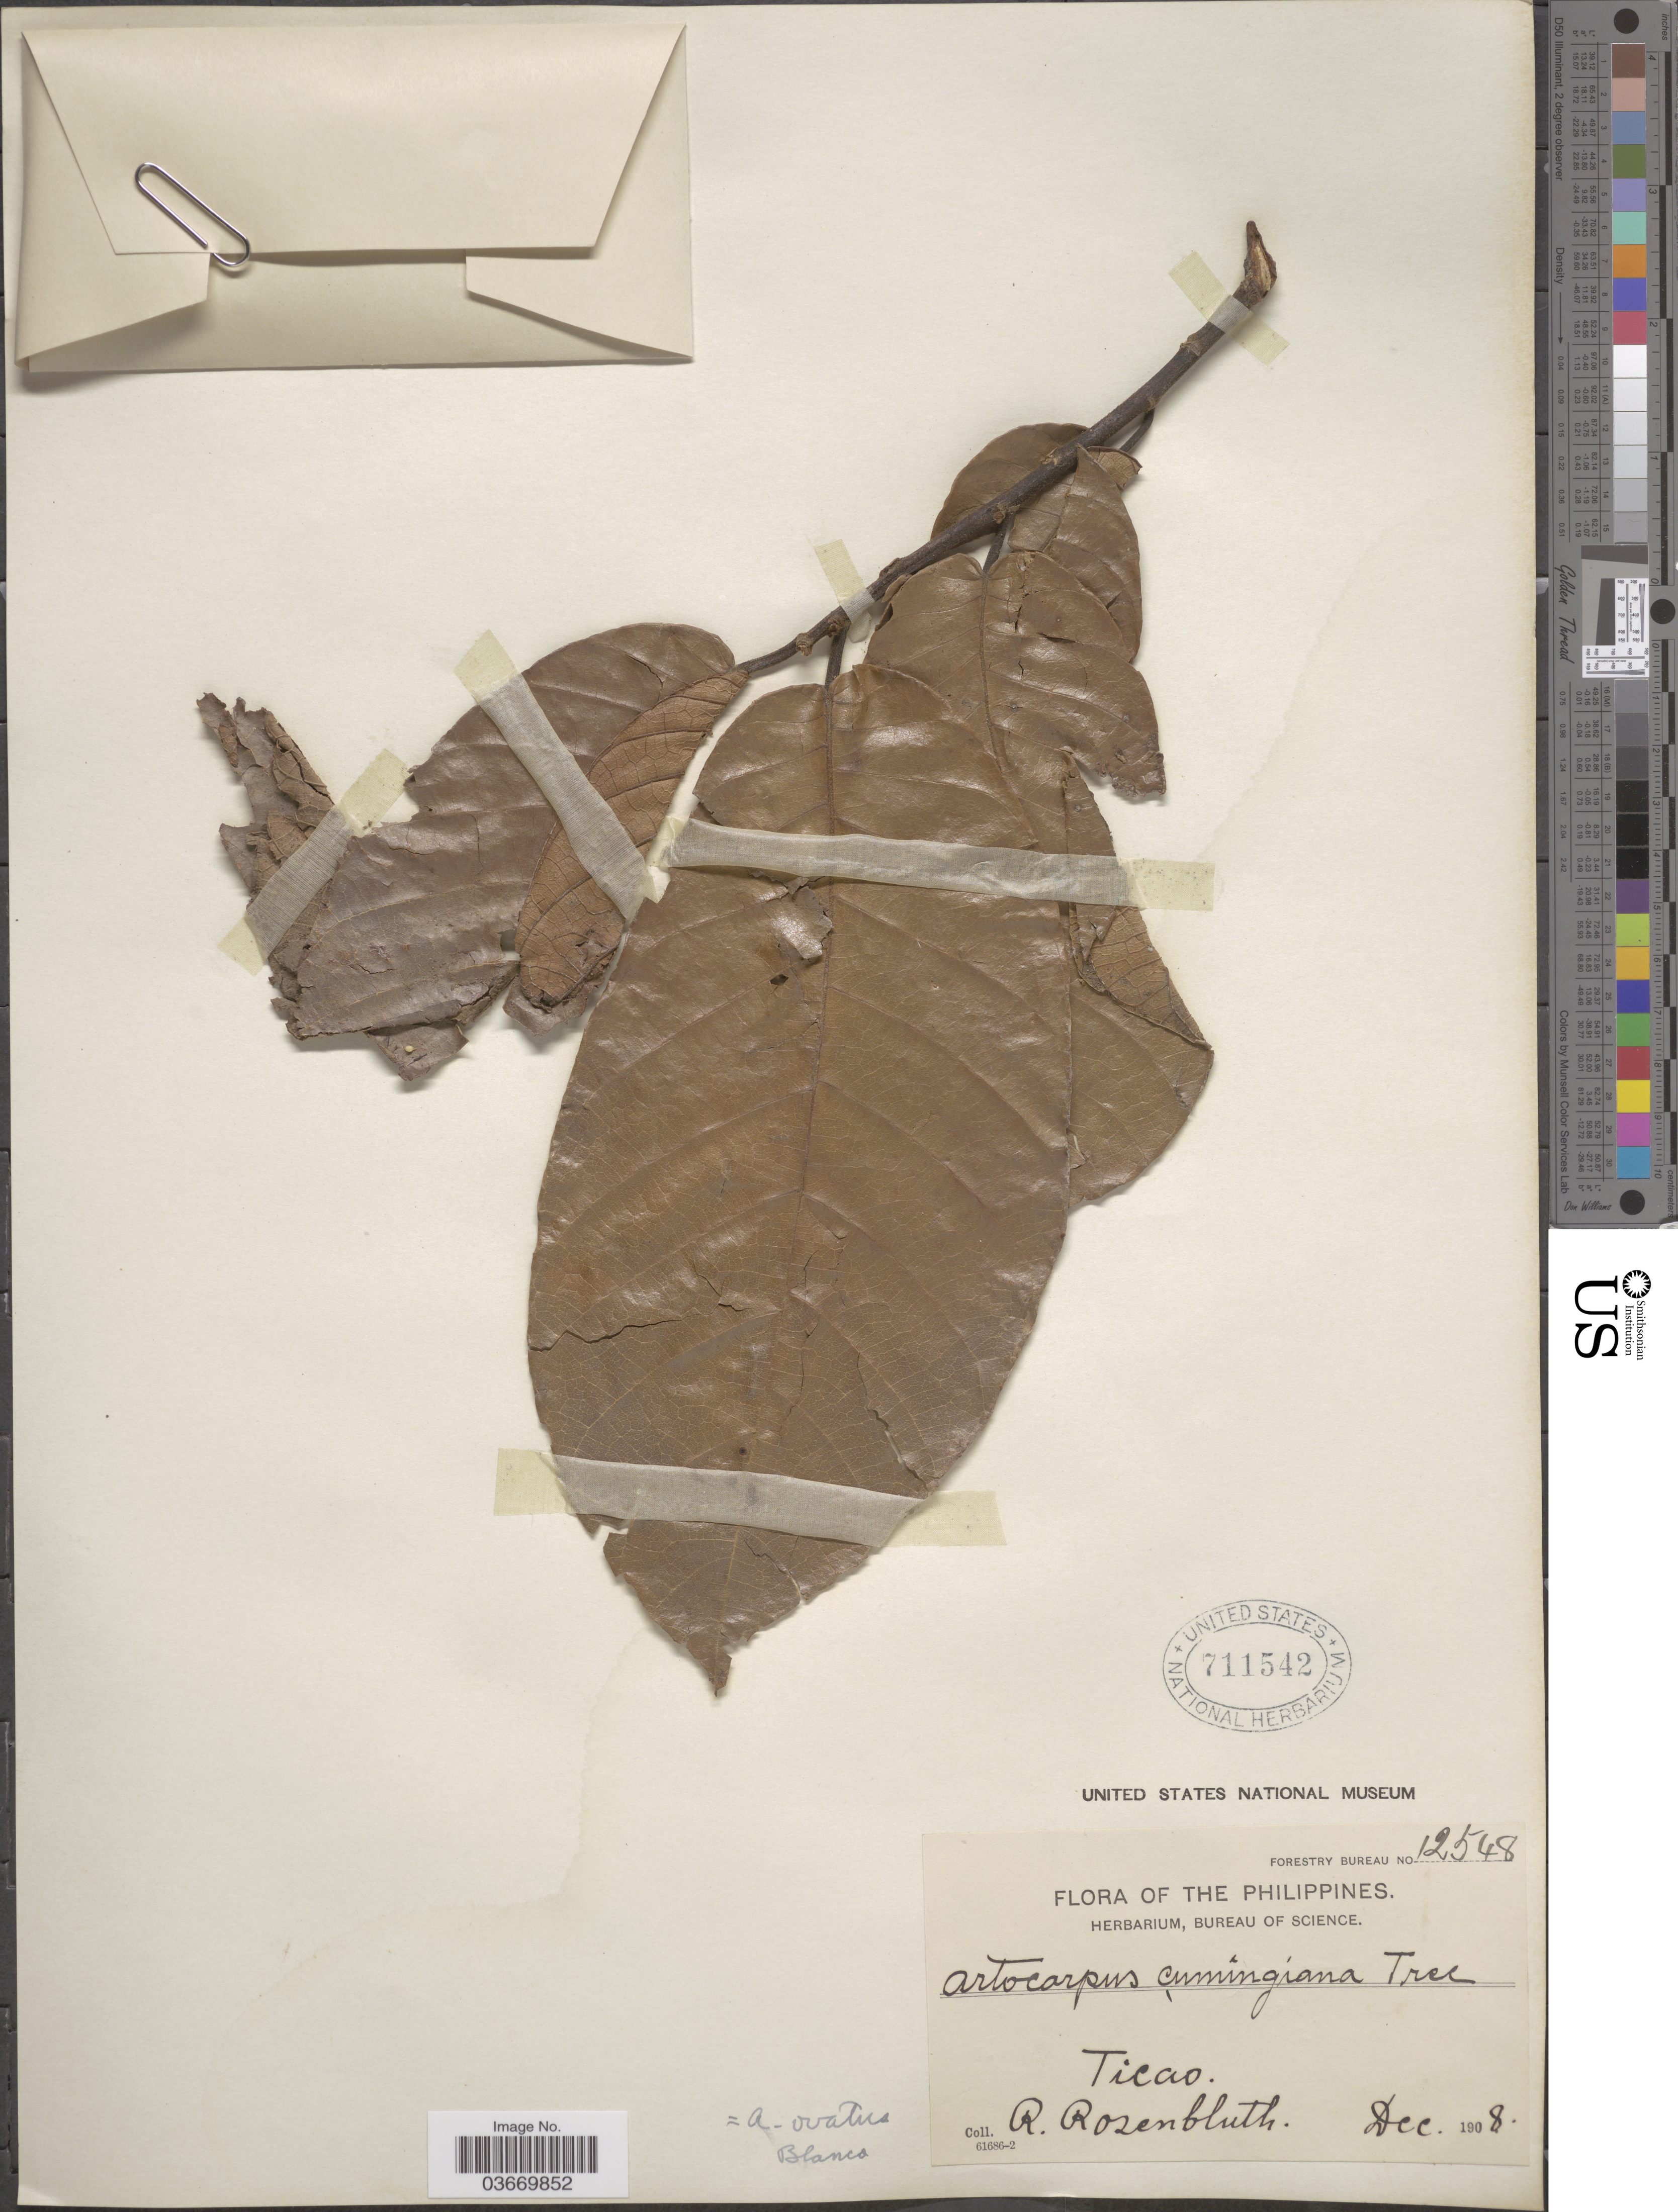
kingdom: Plantae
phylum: Tracheophyta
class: Magnoliopsida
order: Rosales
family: Moraceae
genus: Artocarpus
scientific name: Artocarpus ovatus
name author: Blanco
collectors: R. Rosenbluth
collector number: Forestry Bureau 12548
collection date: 1908-12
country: Philippines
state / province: Bicol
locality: Ticao.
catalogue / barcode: US 711542